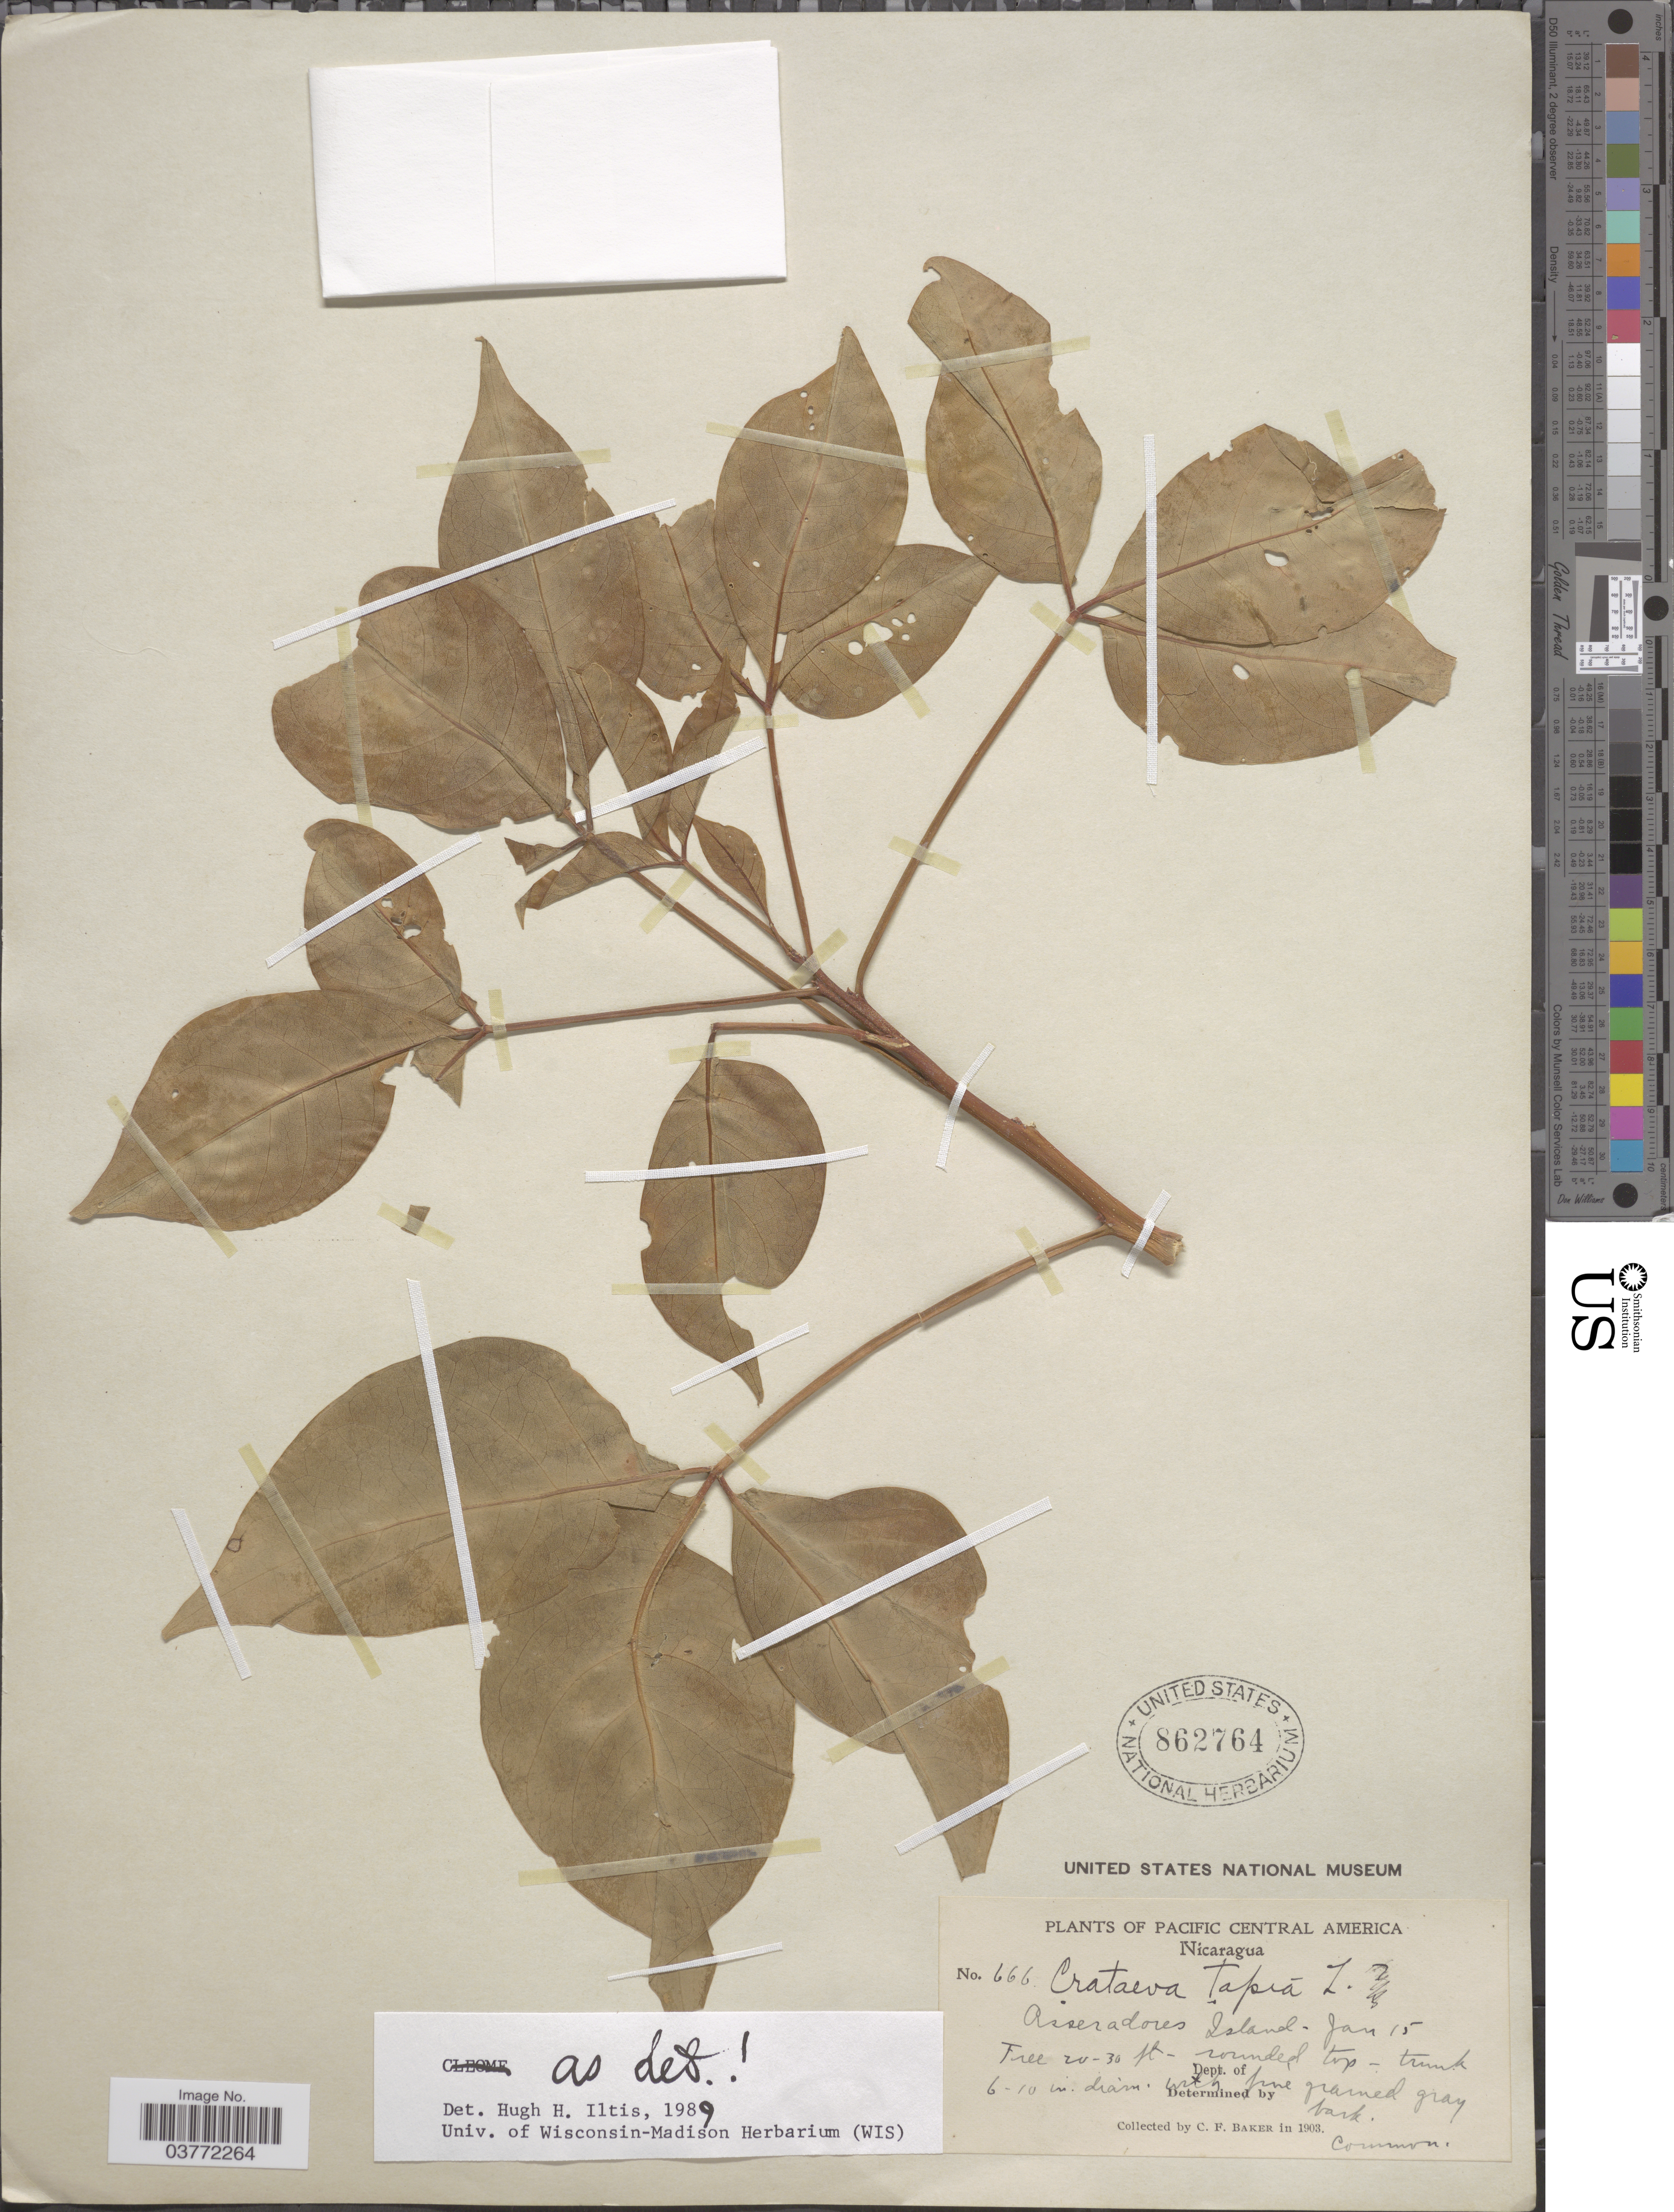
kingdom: Plantae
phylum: Tracheophyta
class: Magnoliopsida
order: Brassicales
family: Capparaceae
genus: Crateva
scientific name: Crateva tapia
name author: L.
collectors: C. F. Baker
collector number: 666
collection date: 1903-01-15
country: Nicaragua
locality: Pacific Central America. Asseradores Island.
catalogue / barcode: US 862764